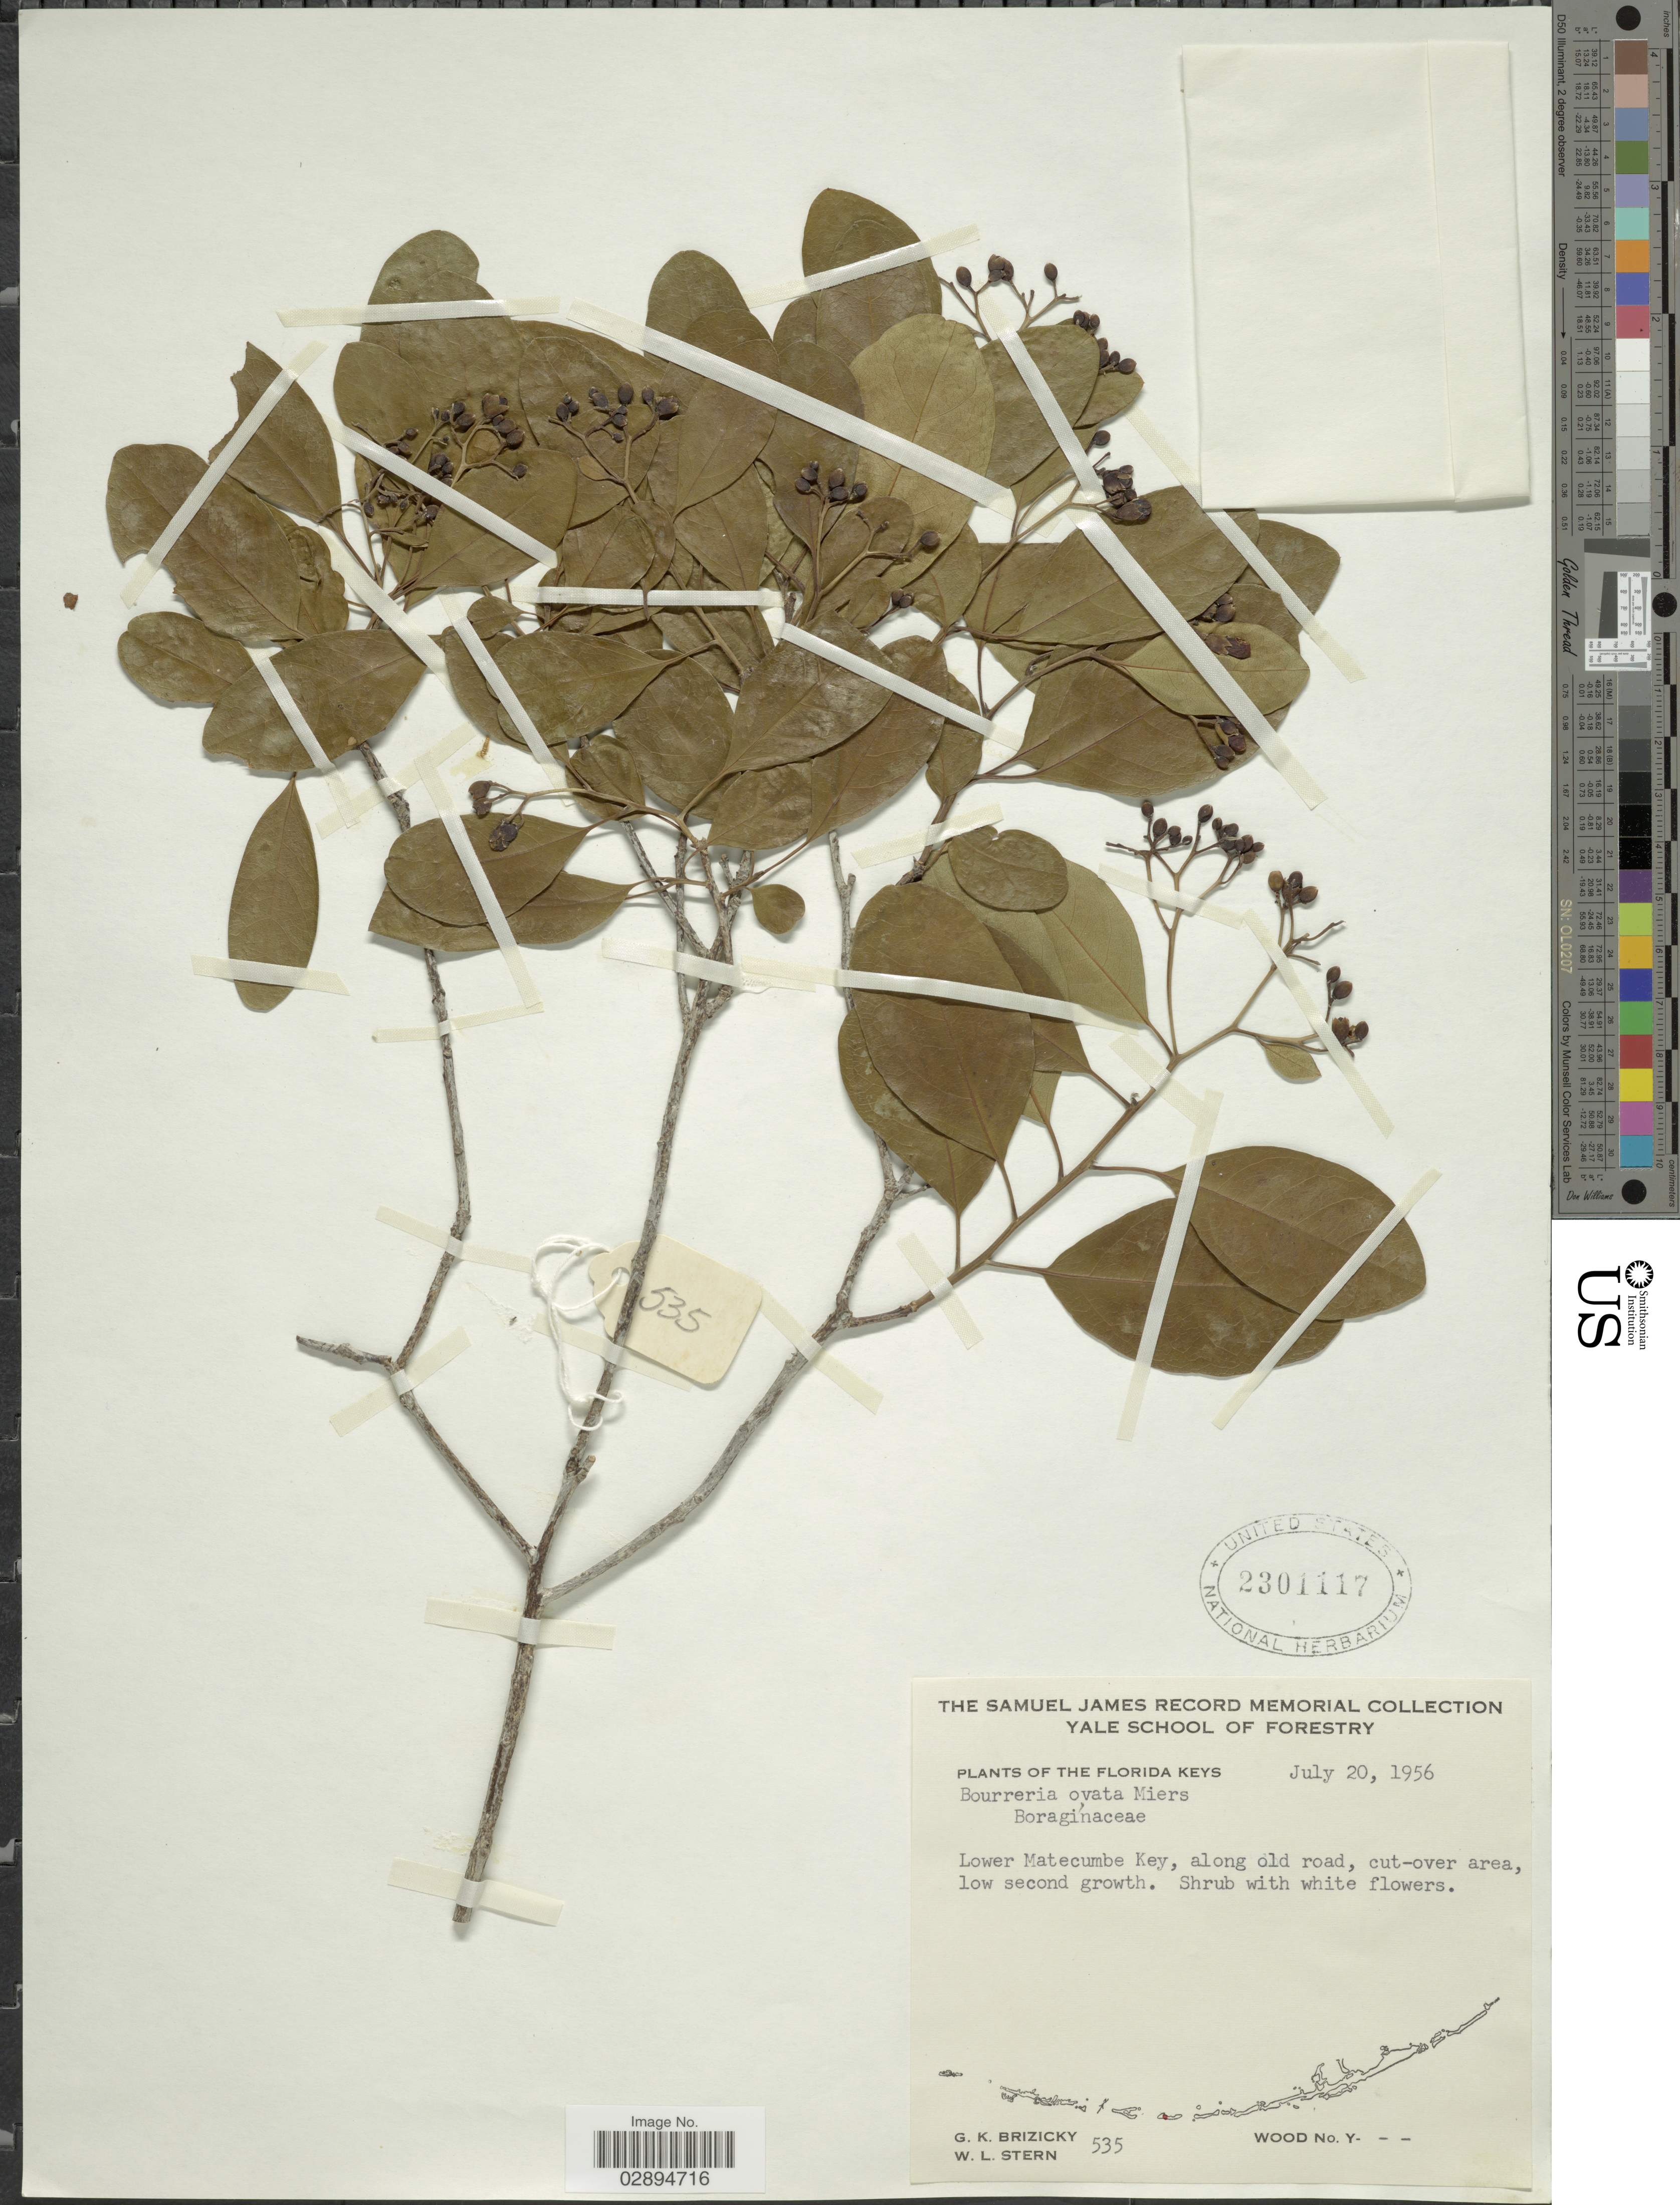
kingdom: Plantae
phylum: Tracheophyta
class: Magnoliopsida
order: Boraginales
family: Ehretiaceae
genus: Bourreria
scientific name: Bourreria ovata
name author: Miers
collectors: G. K. Brizicky & W. L. Stern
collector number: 535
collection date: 1956-07-20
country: United States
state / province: Florida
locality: The Florida Keys. Lower Matecumbe Key, along old road, cut-over area, low second growth.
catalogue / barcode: US 2301117